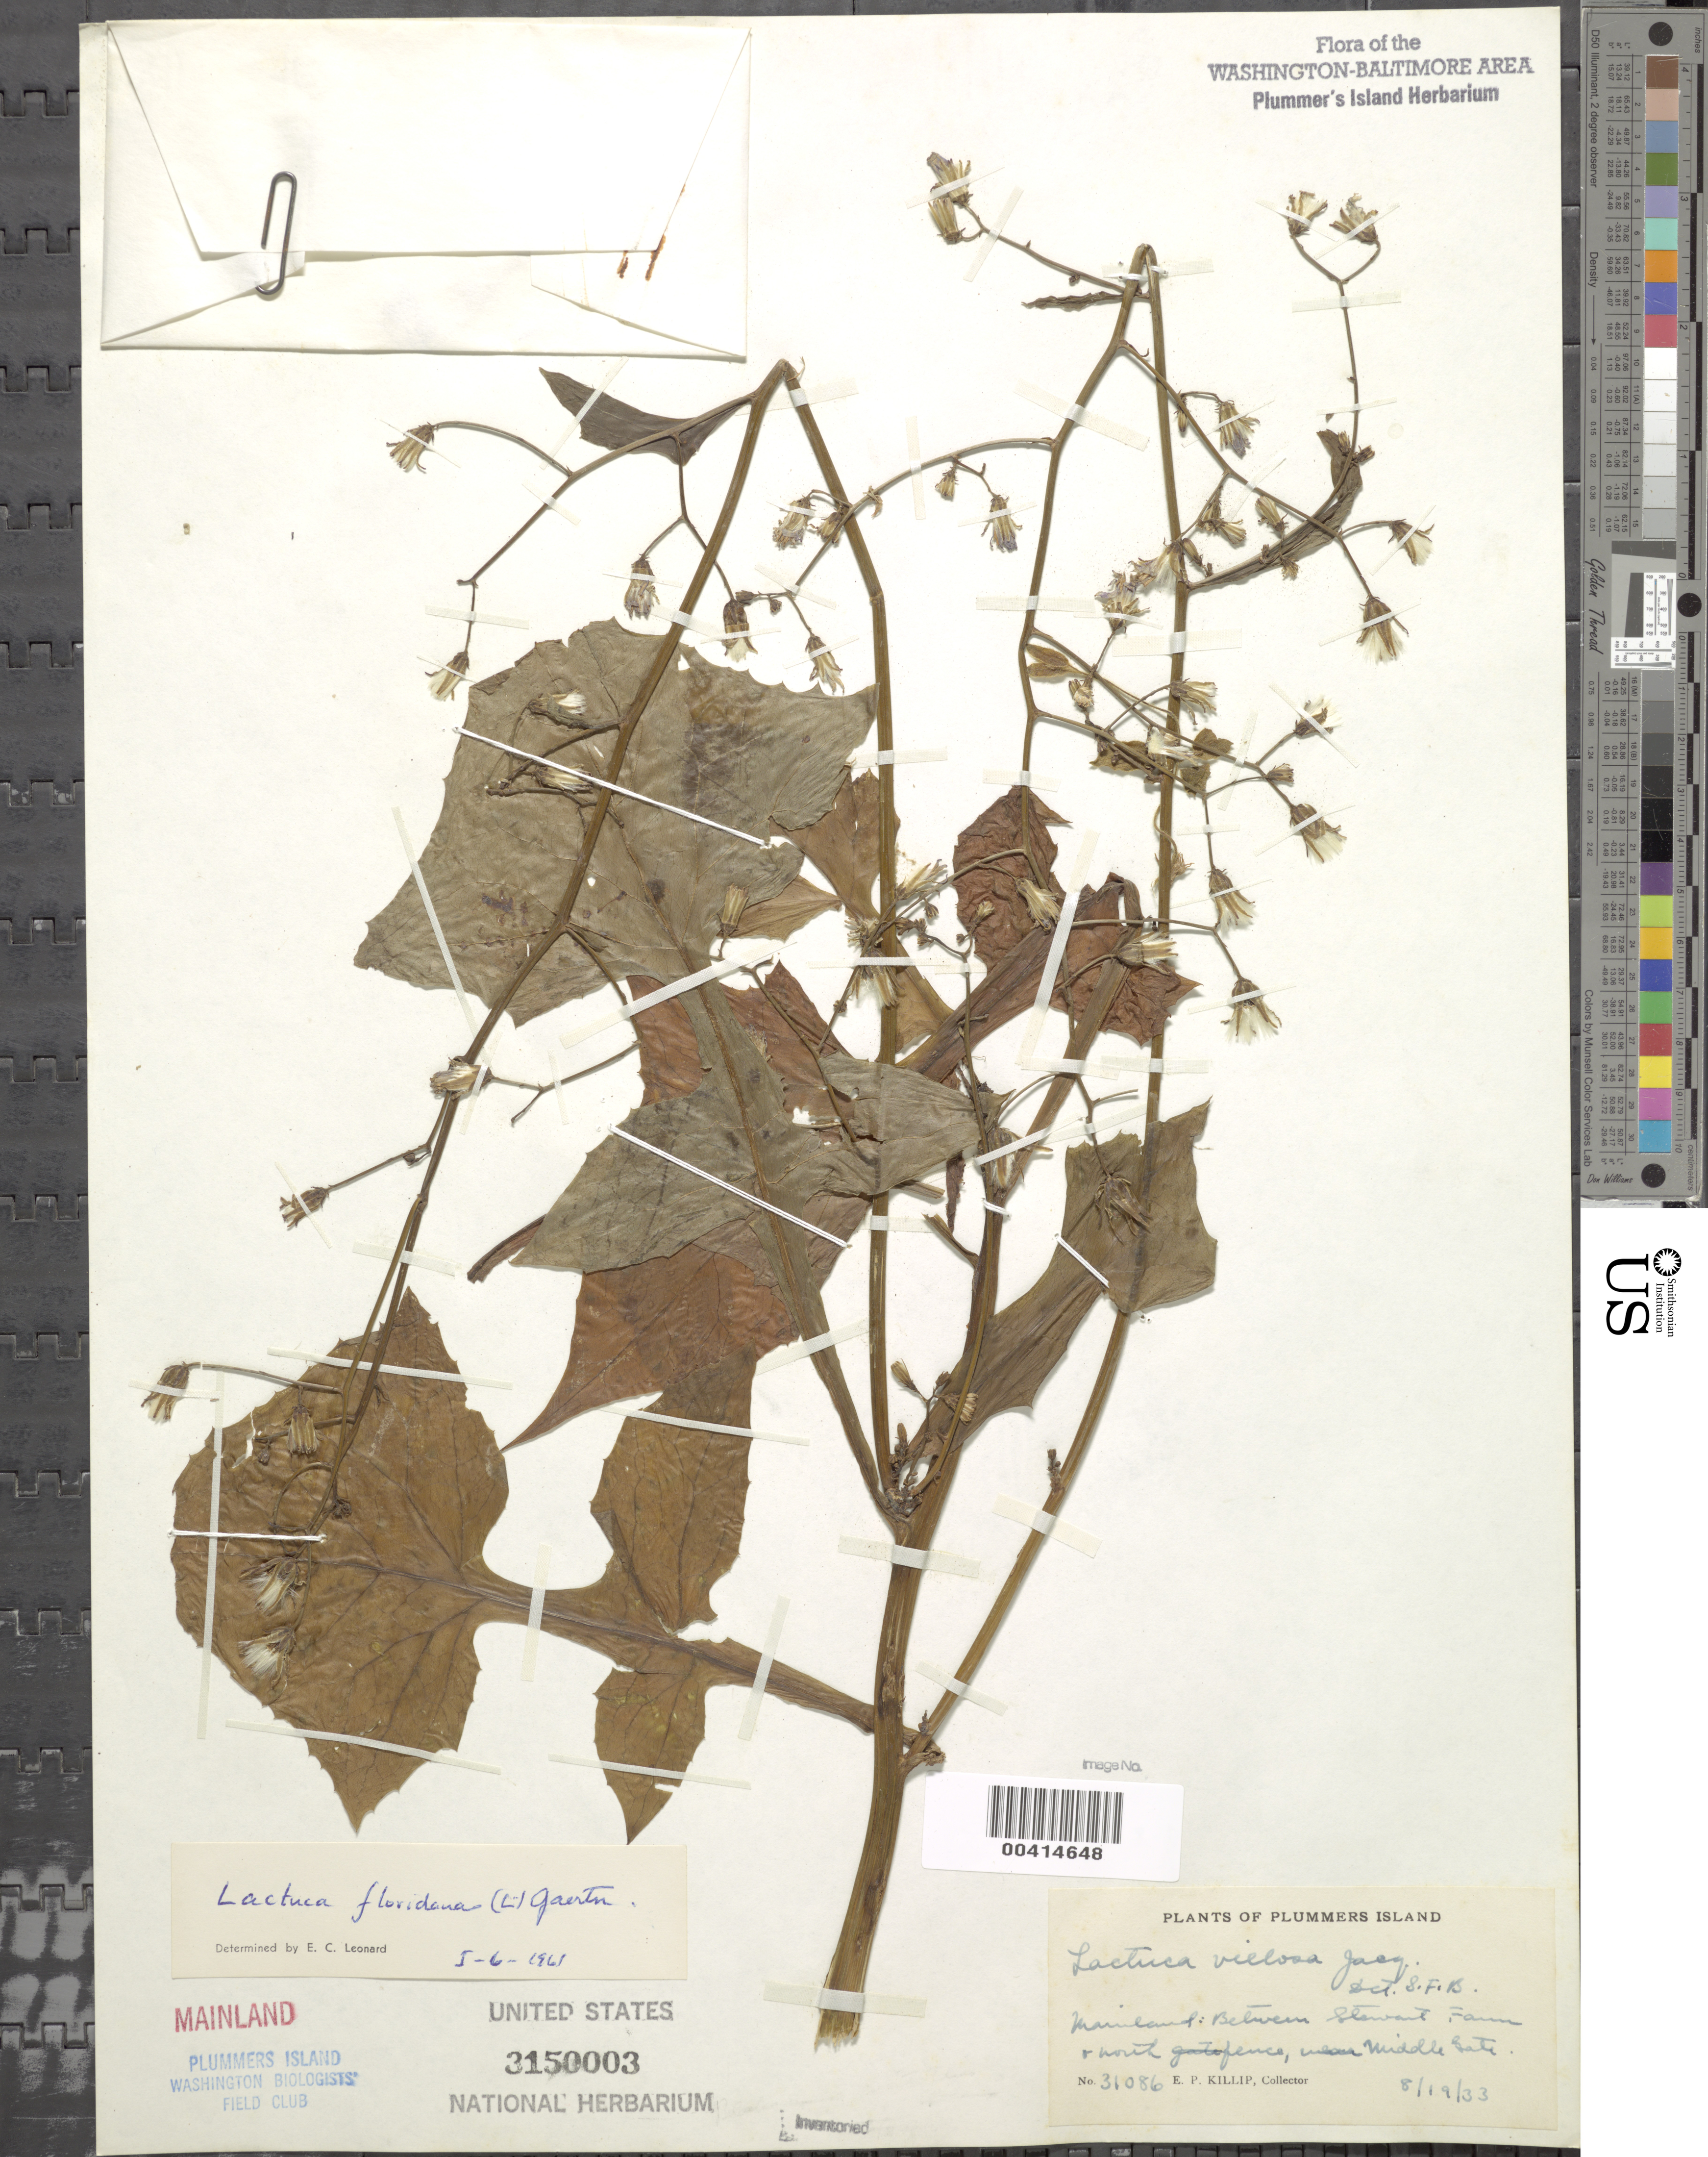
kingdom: Plantae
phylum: Tracheophyta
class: Magnoliopsida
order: Asterales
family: Asteraceae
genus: Lactuca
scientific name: Lactuca floridana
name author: (L.) Gaertn.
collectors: E. P. Killip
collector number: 31086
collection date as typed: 19 Aug 1933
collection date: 1933-08-19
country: United States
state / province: Maryland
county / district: Montgomery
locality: Plummer's Island; mainland, between Stewart Farm & north under middle gate C. & O. Canal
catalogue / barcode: US 3150003